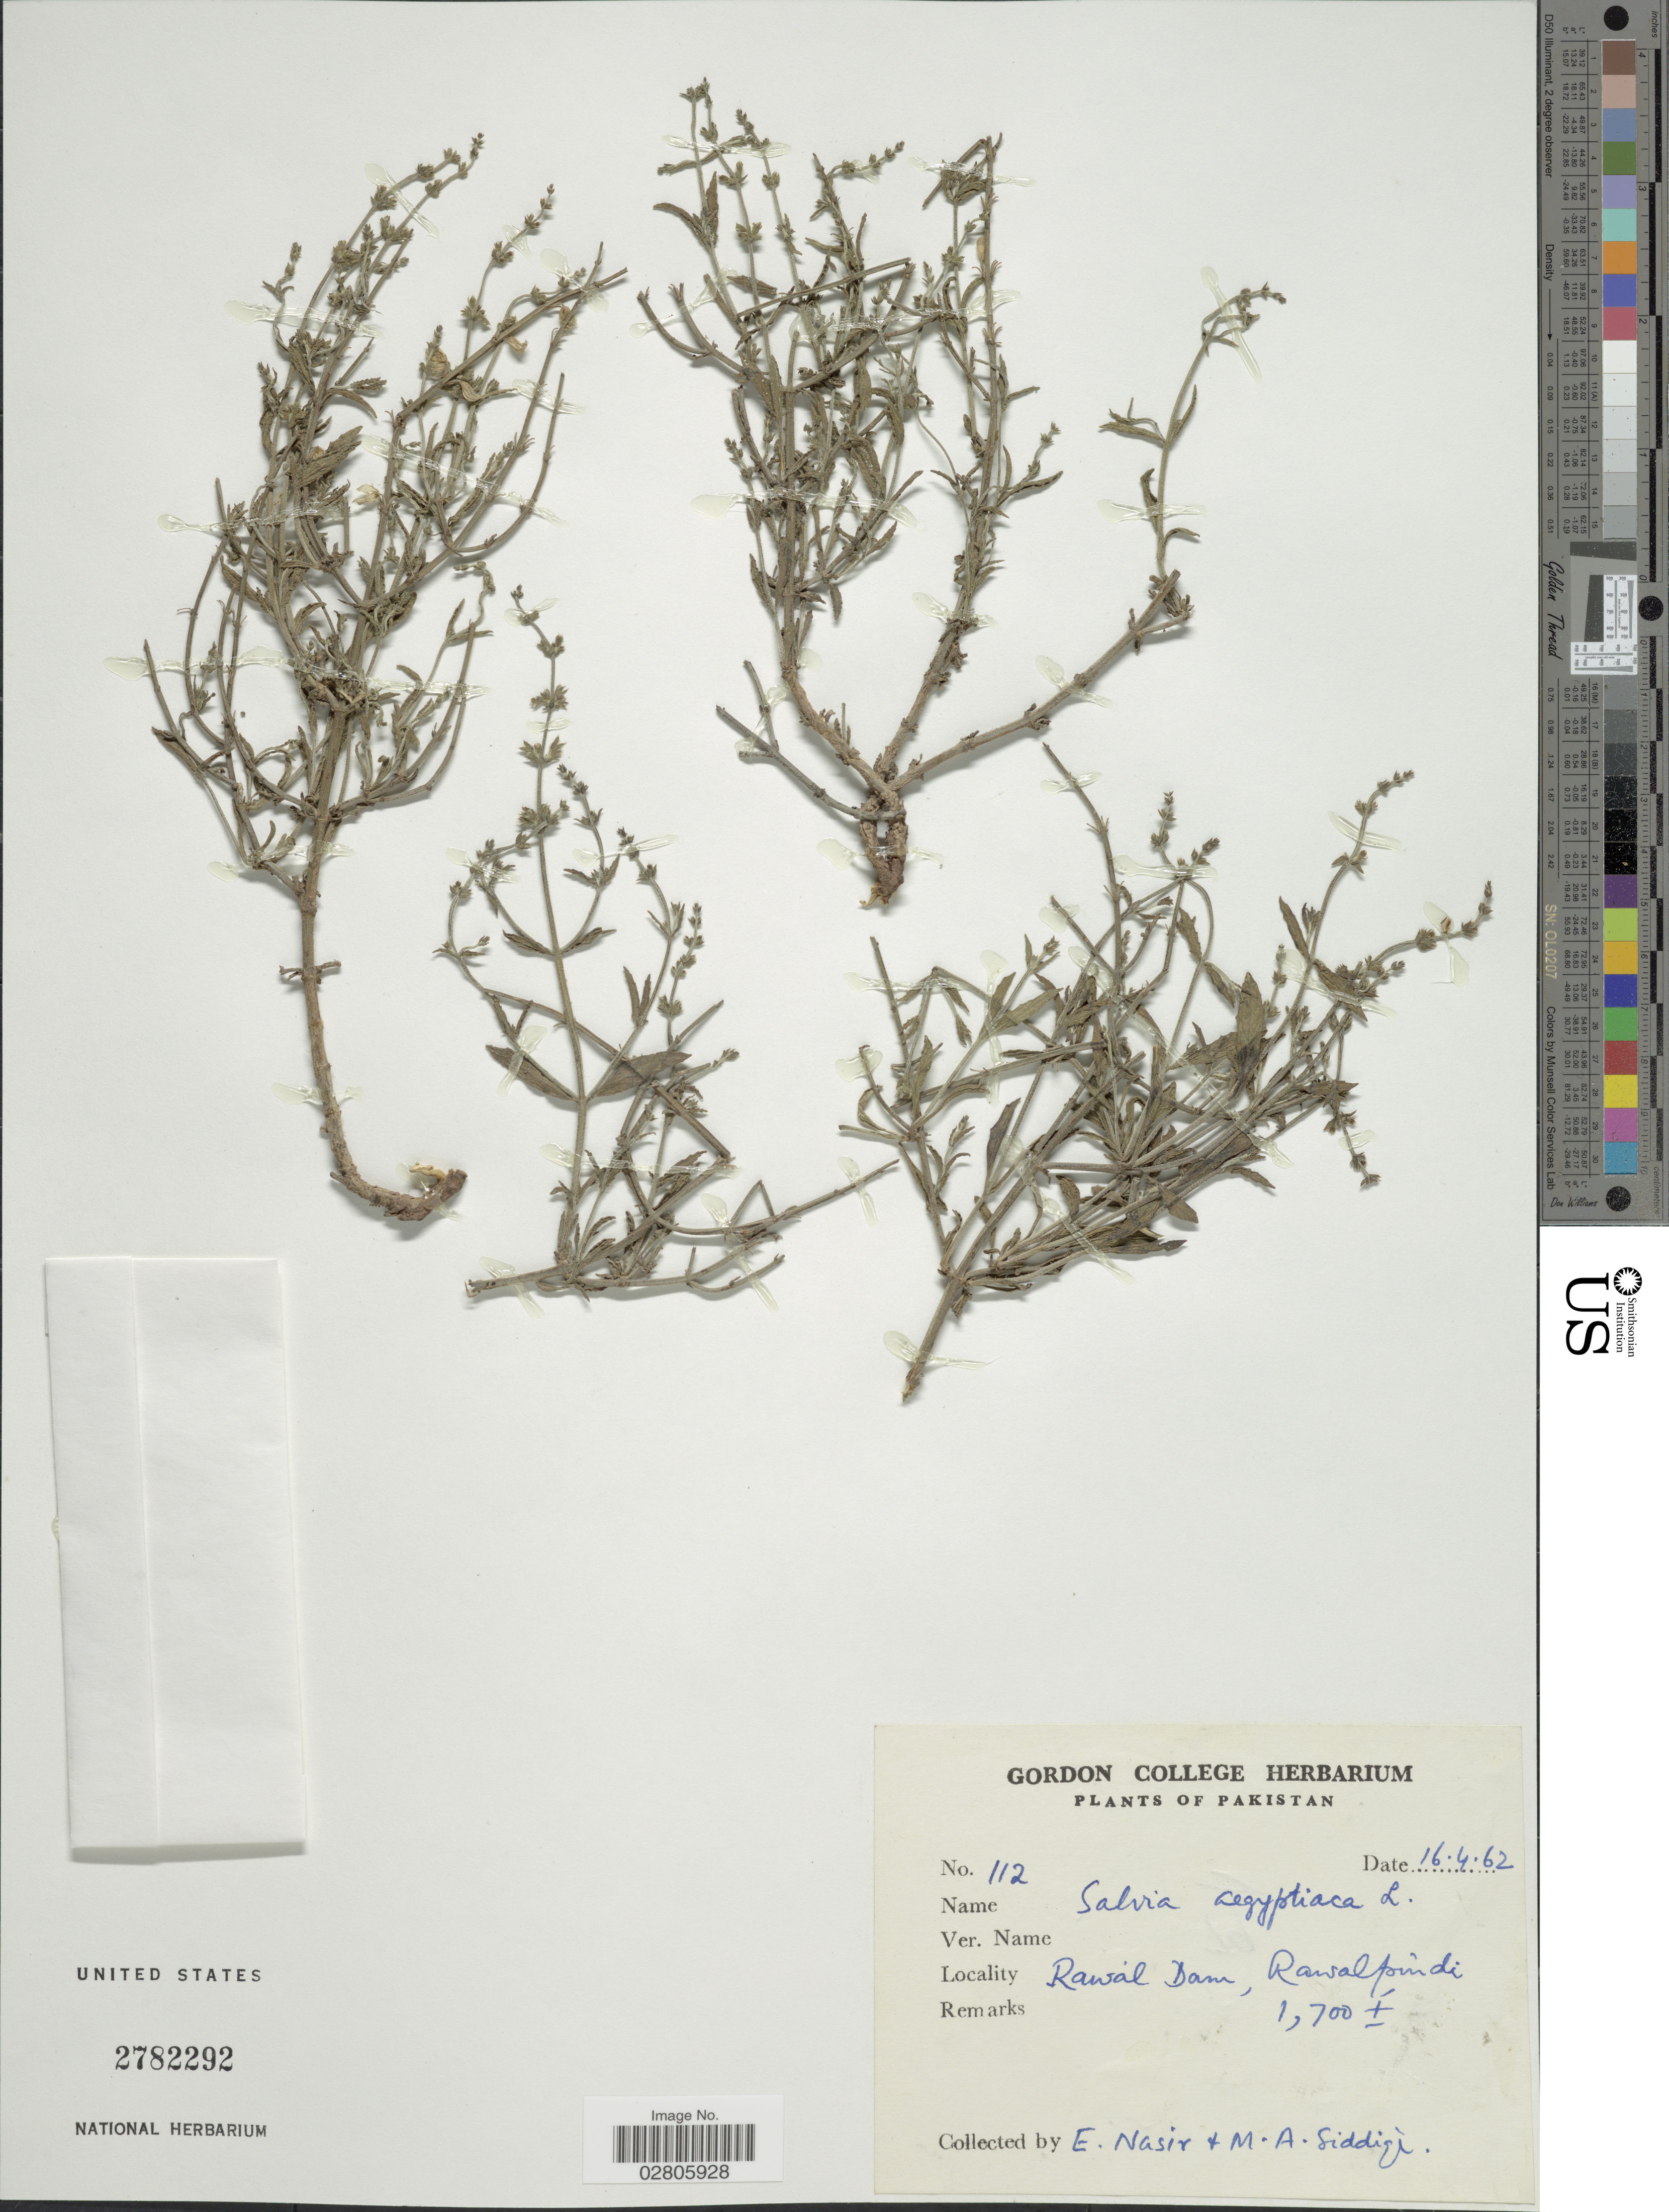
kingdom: Plantae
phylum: Tracheophyta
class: Magnoliopsida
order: Lamiales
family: Lamiaceae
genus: Salvia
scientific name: Salvia aegyptiaca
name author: L.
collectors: E. Nasir & M. Siddiqi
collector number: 112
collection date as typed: Transcribed d/m/y: 16/4/62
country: Pakistan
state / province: Punjab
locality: Rawal Dam, Rawalpindi.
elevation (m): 518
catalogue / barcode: US 2782292